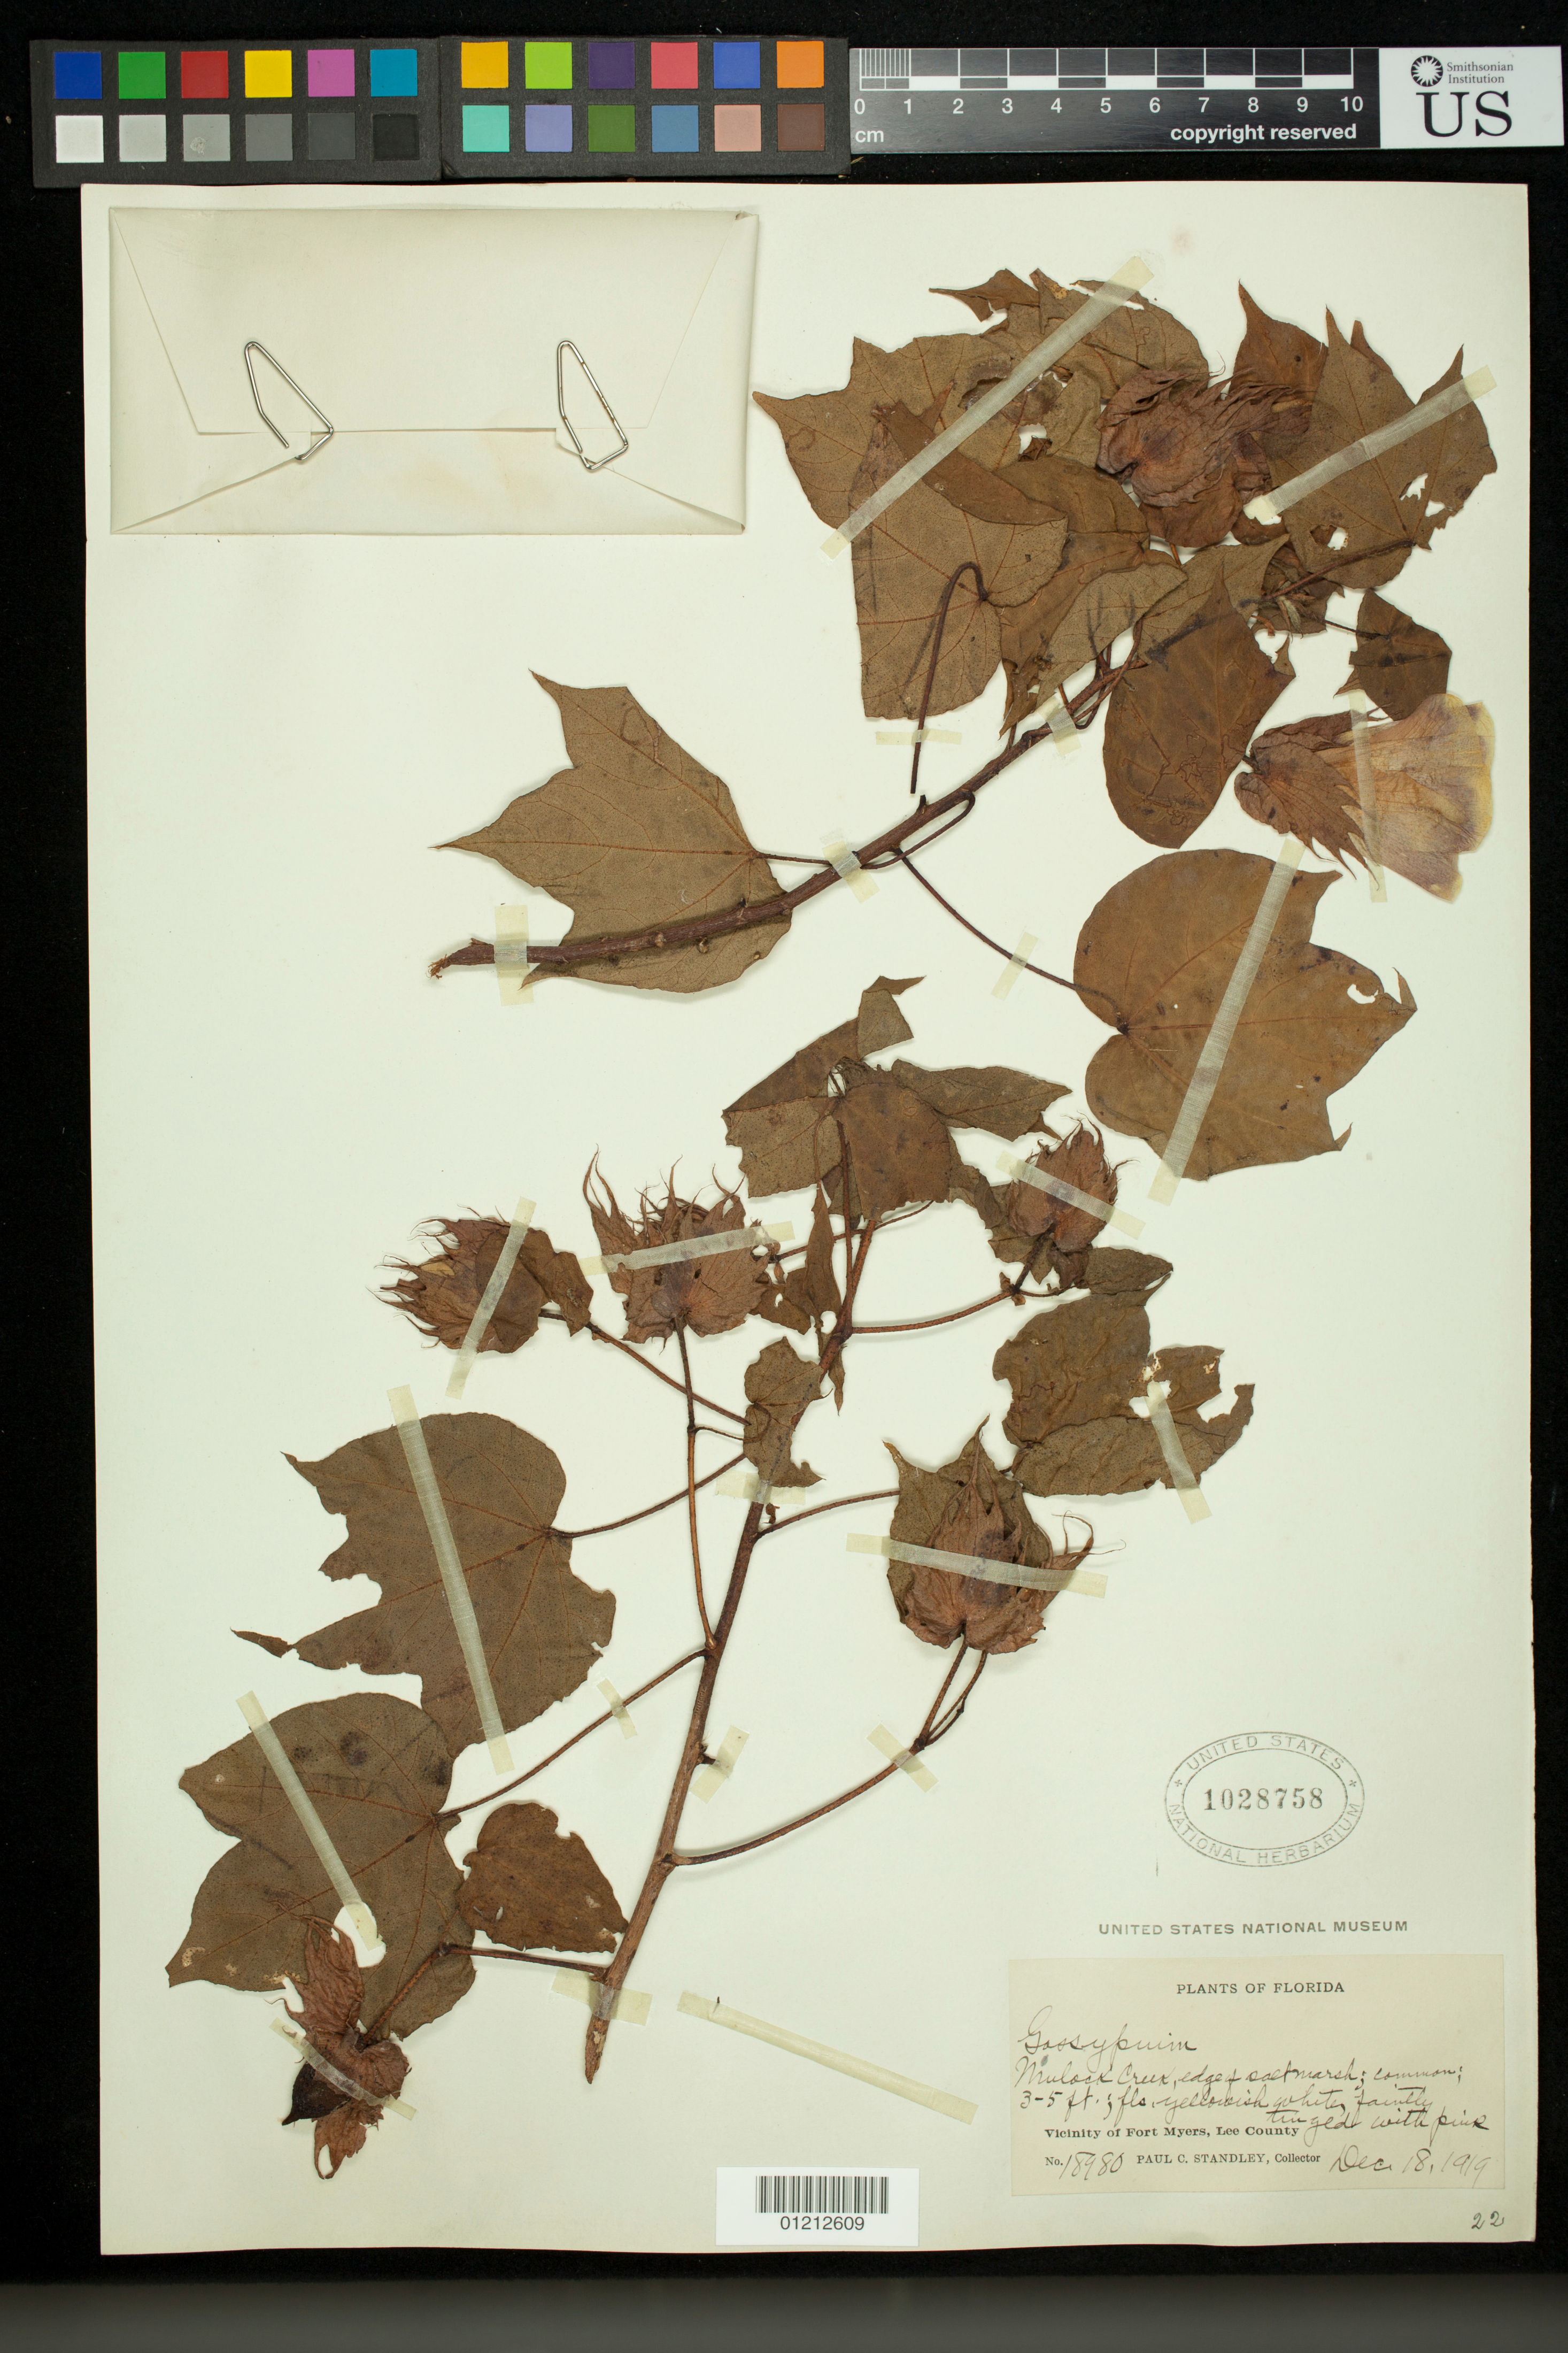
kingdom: Plantae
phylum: Tracheophyta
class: Magnoliopsida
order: Malvales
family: Malvaceae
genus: Gossypium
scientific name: Gossypium punctatum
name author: Schumach. & Thonn.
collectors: P. C. Standley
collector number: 18980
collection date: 1919-12-18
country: United States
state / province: Florida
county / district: Lee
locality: Fort Myers. Mulock Creek, edge of salt marsh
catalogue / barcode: US 1028758